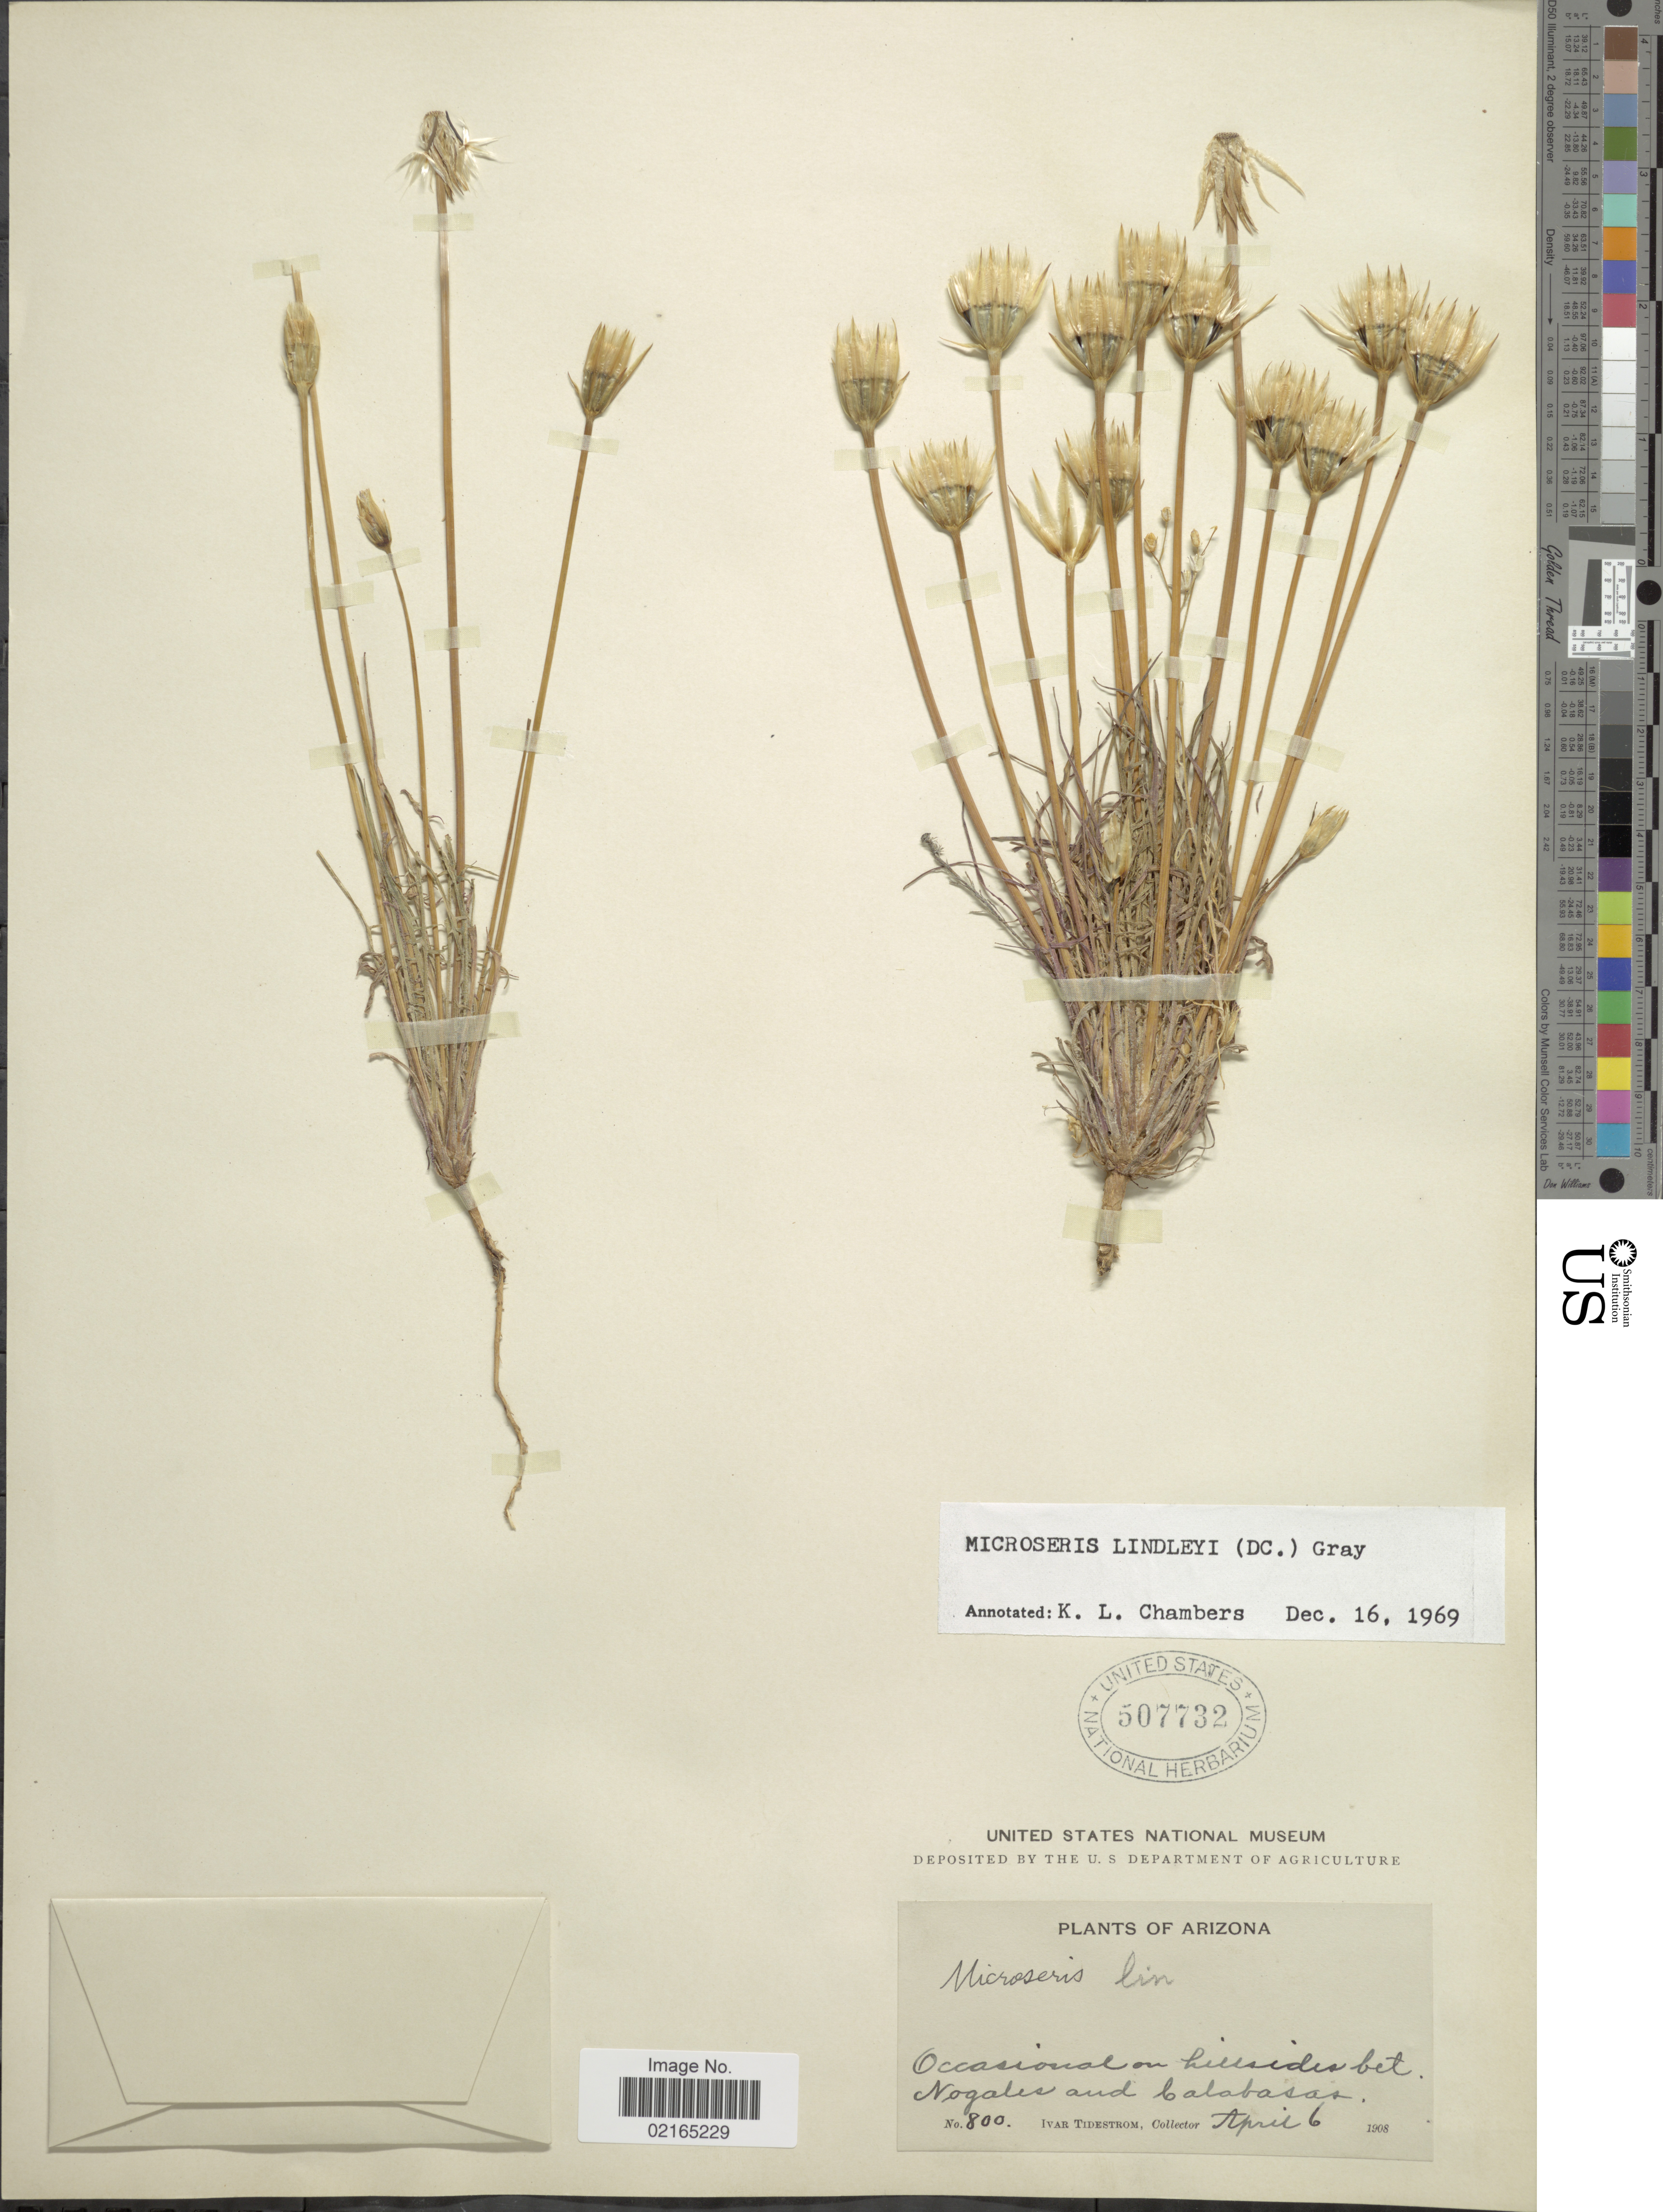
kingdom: Plantae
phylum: Tracheophyta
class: Magnoliopsida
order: Asterales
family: Asteraceae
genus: Uropappus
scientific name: Uropappus lindleyi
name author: (DC.) Nutt.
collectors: I. F. Tidestrom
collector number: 800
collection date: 1908-04-06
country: United States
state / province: Arizona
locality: Occasional on hillsides bet. Nogales and Calabasas.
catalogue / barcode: US 507732